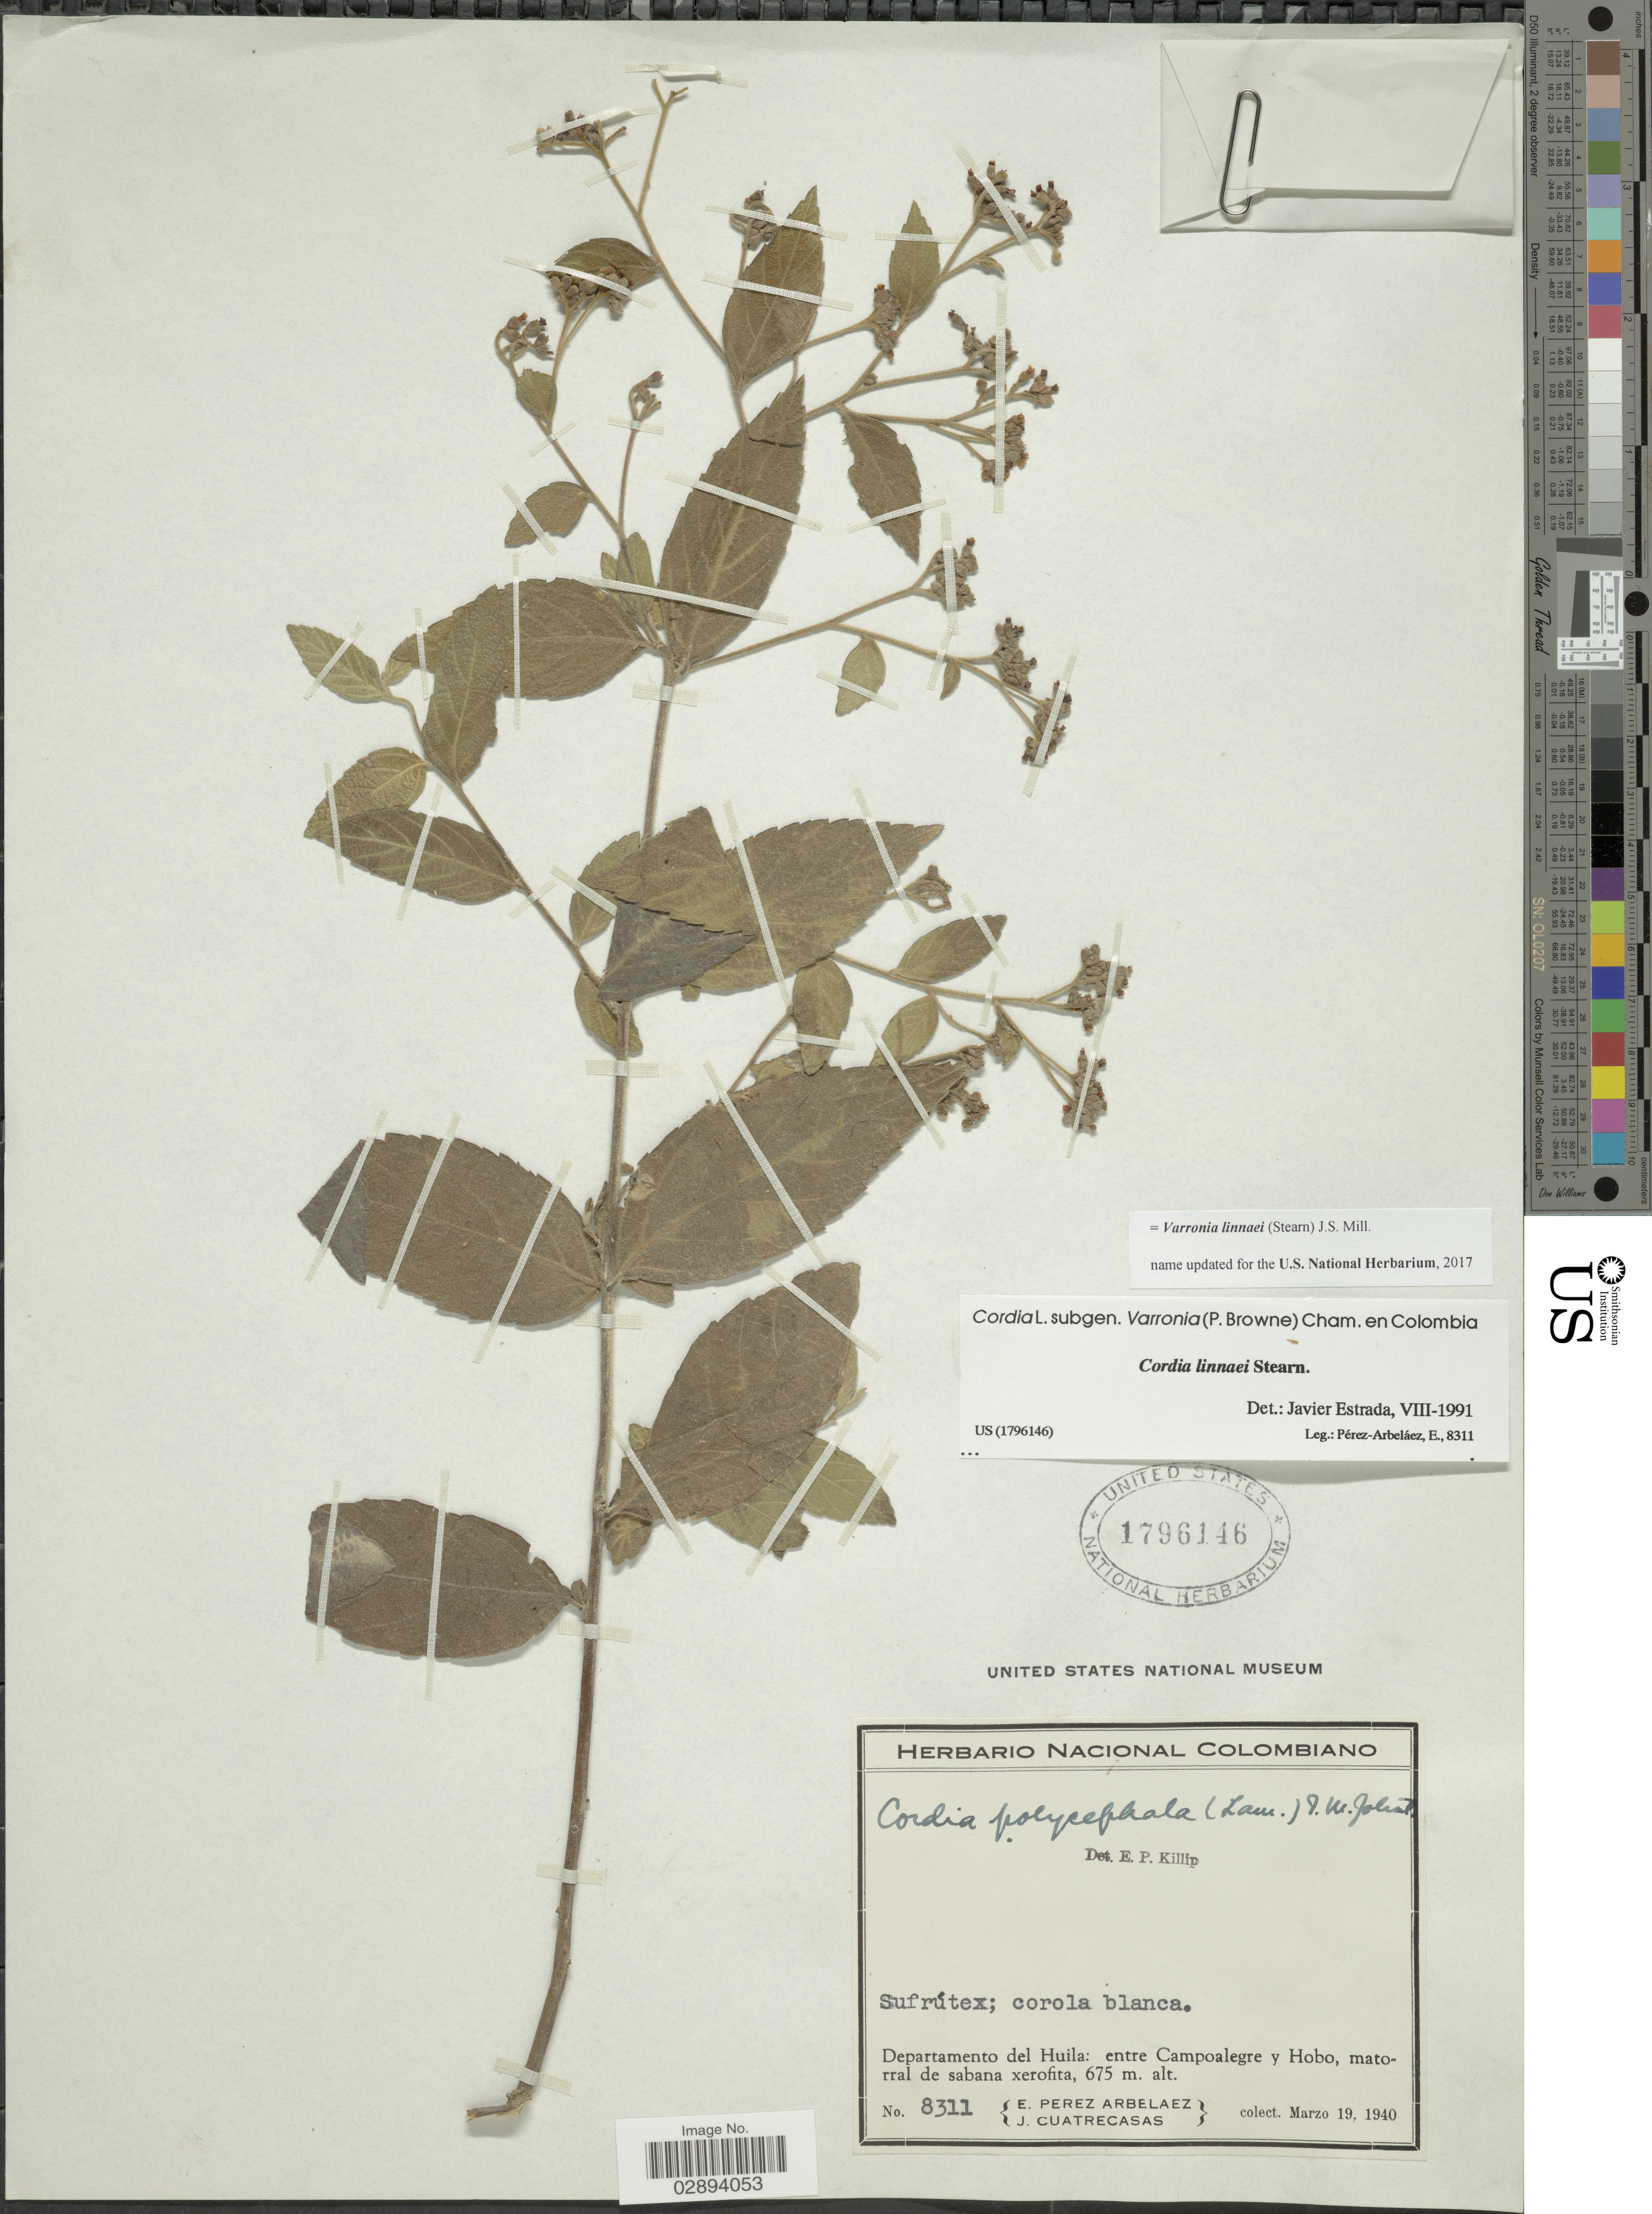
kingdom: Plantae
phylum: Tracheophyta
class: Magnoliopsida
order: Boraginales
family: Cordiaceae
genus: Varronia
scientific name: Varronia linnaei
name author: (Stearn) J.S. Mill.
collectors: E. Pérez Arbeláez & J. Cuatrecasas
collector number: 8311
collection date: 1940-03-19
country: Colombia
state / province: Huila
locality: Departamento del Huila, entre Campoalegre y Hobo, matorral de sabana xerofita.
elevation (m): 675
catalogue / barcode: US 1796146